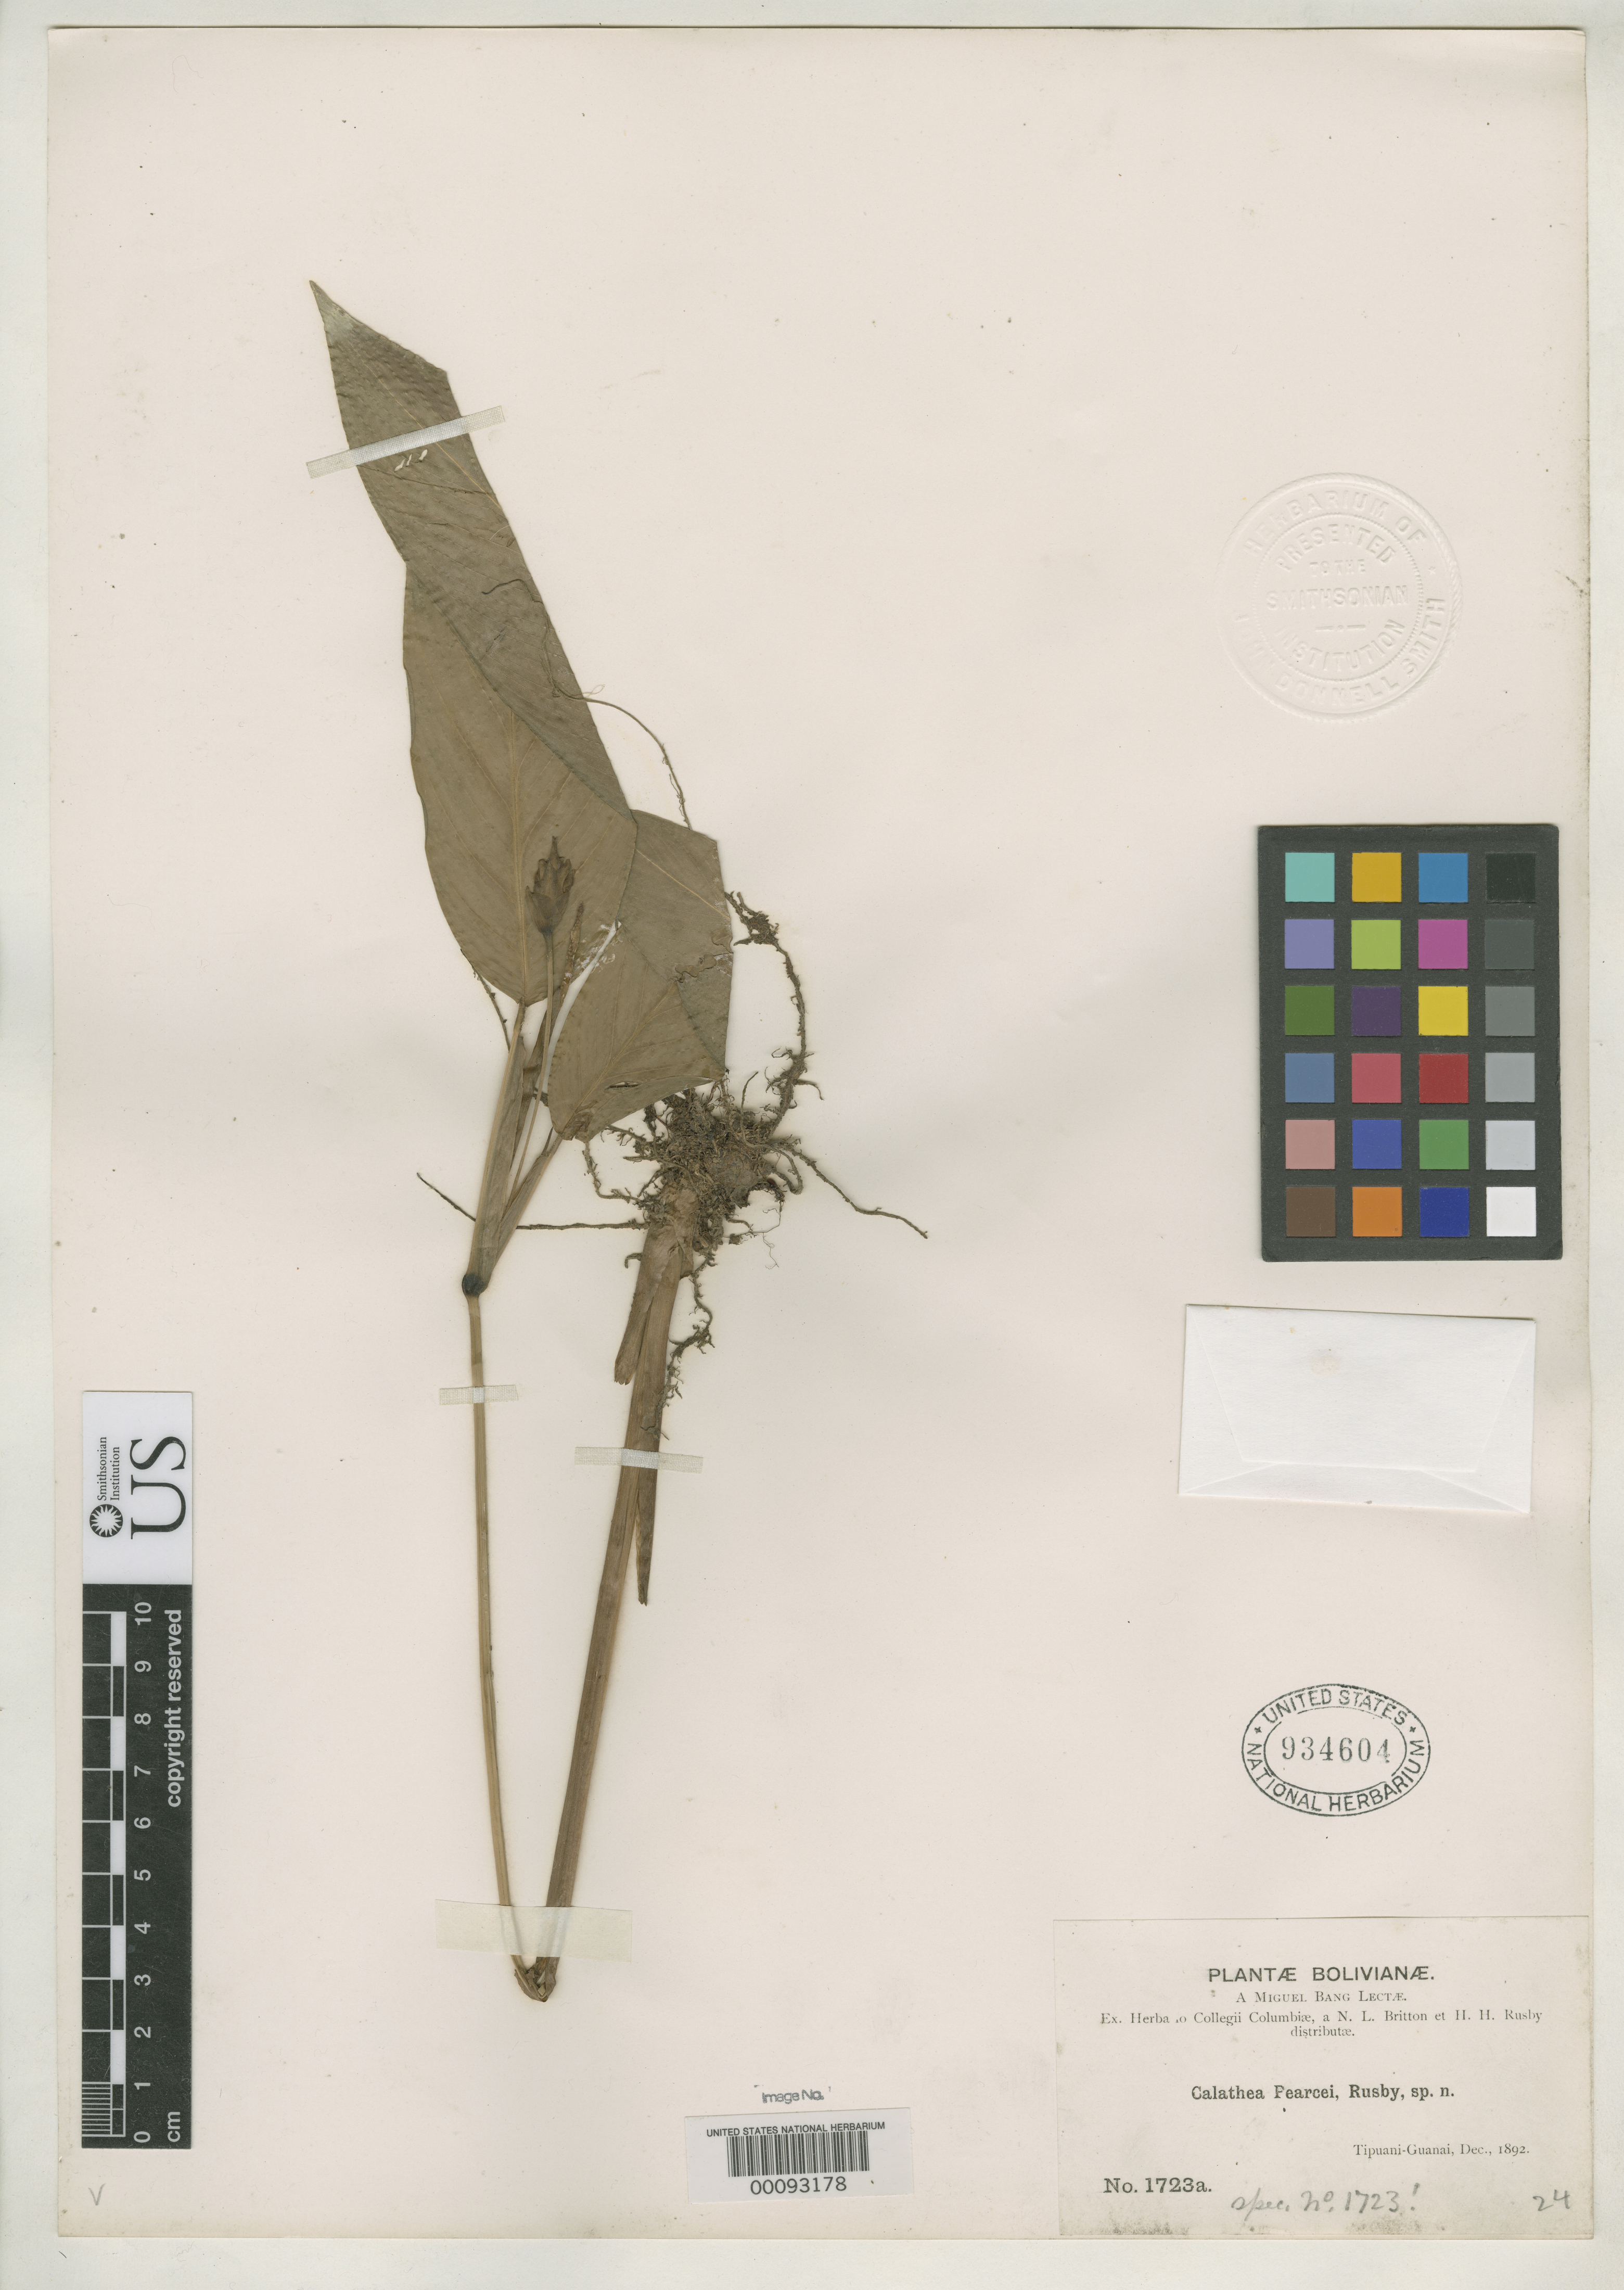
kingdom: Plantae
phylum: Tracheophyta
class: Liliopsida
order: Zingiberales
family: Marantaceae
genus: Calathea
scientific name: Calathea pearcei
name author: Rusby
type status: Isosyntype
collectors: M. Bang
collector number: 1723 a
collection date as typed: Dec 1892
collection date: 1892-12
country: Bolivia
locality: Between Tipuani and Guanai.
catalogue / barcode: US 934604